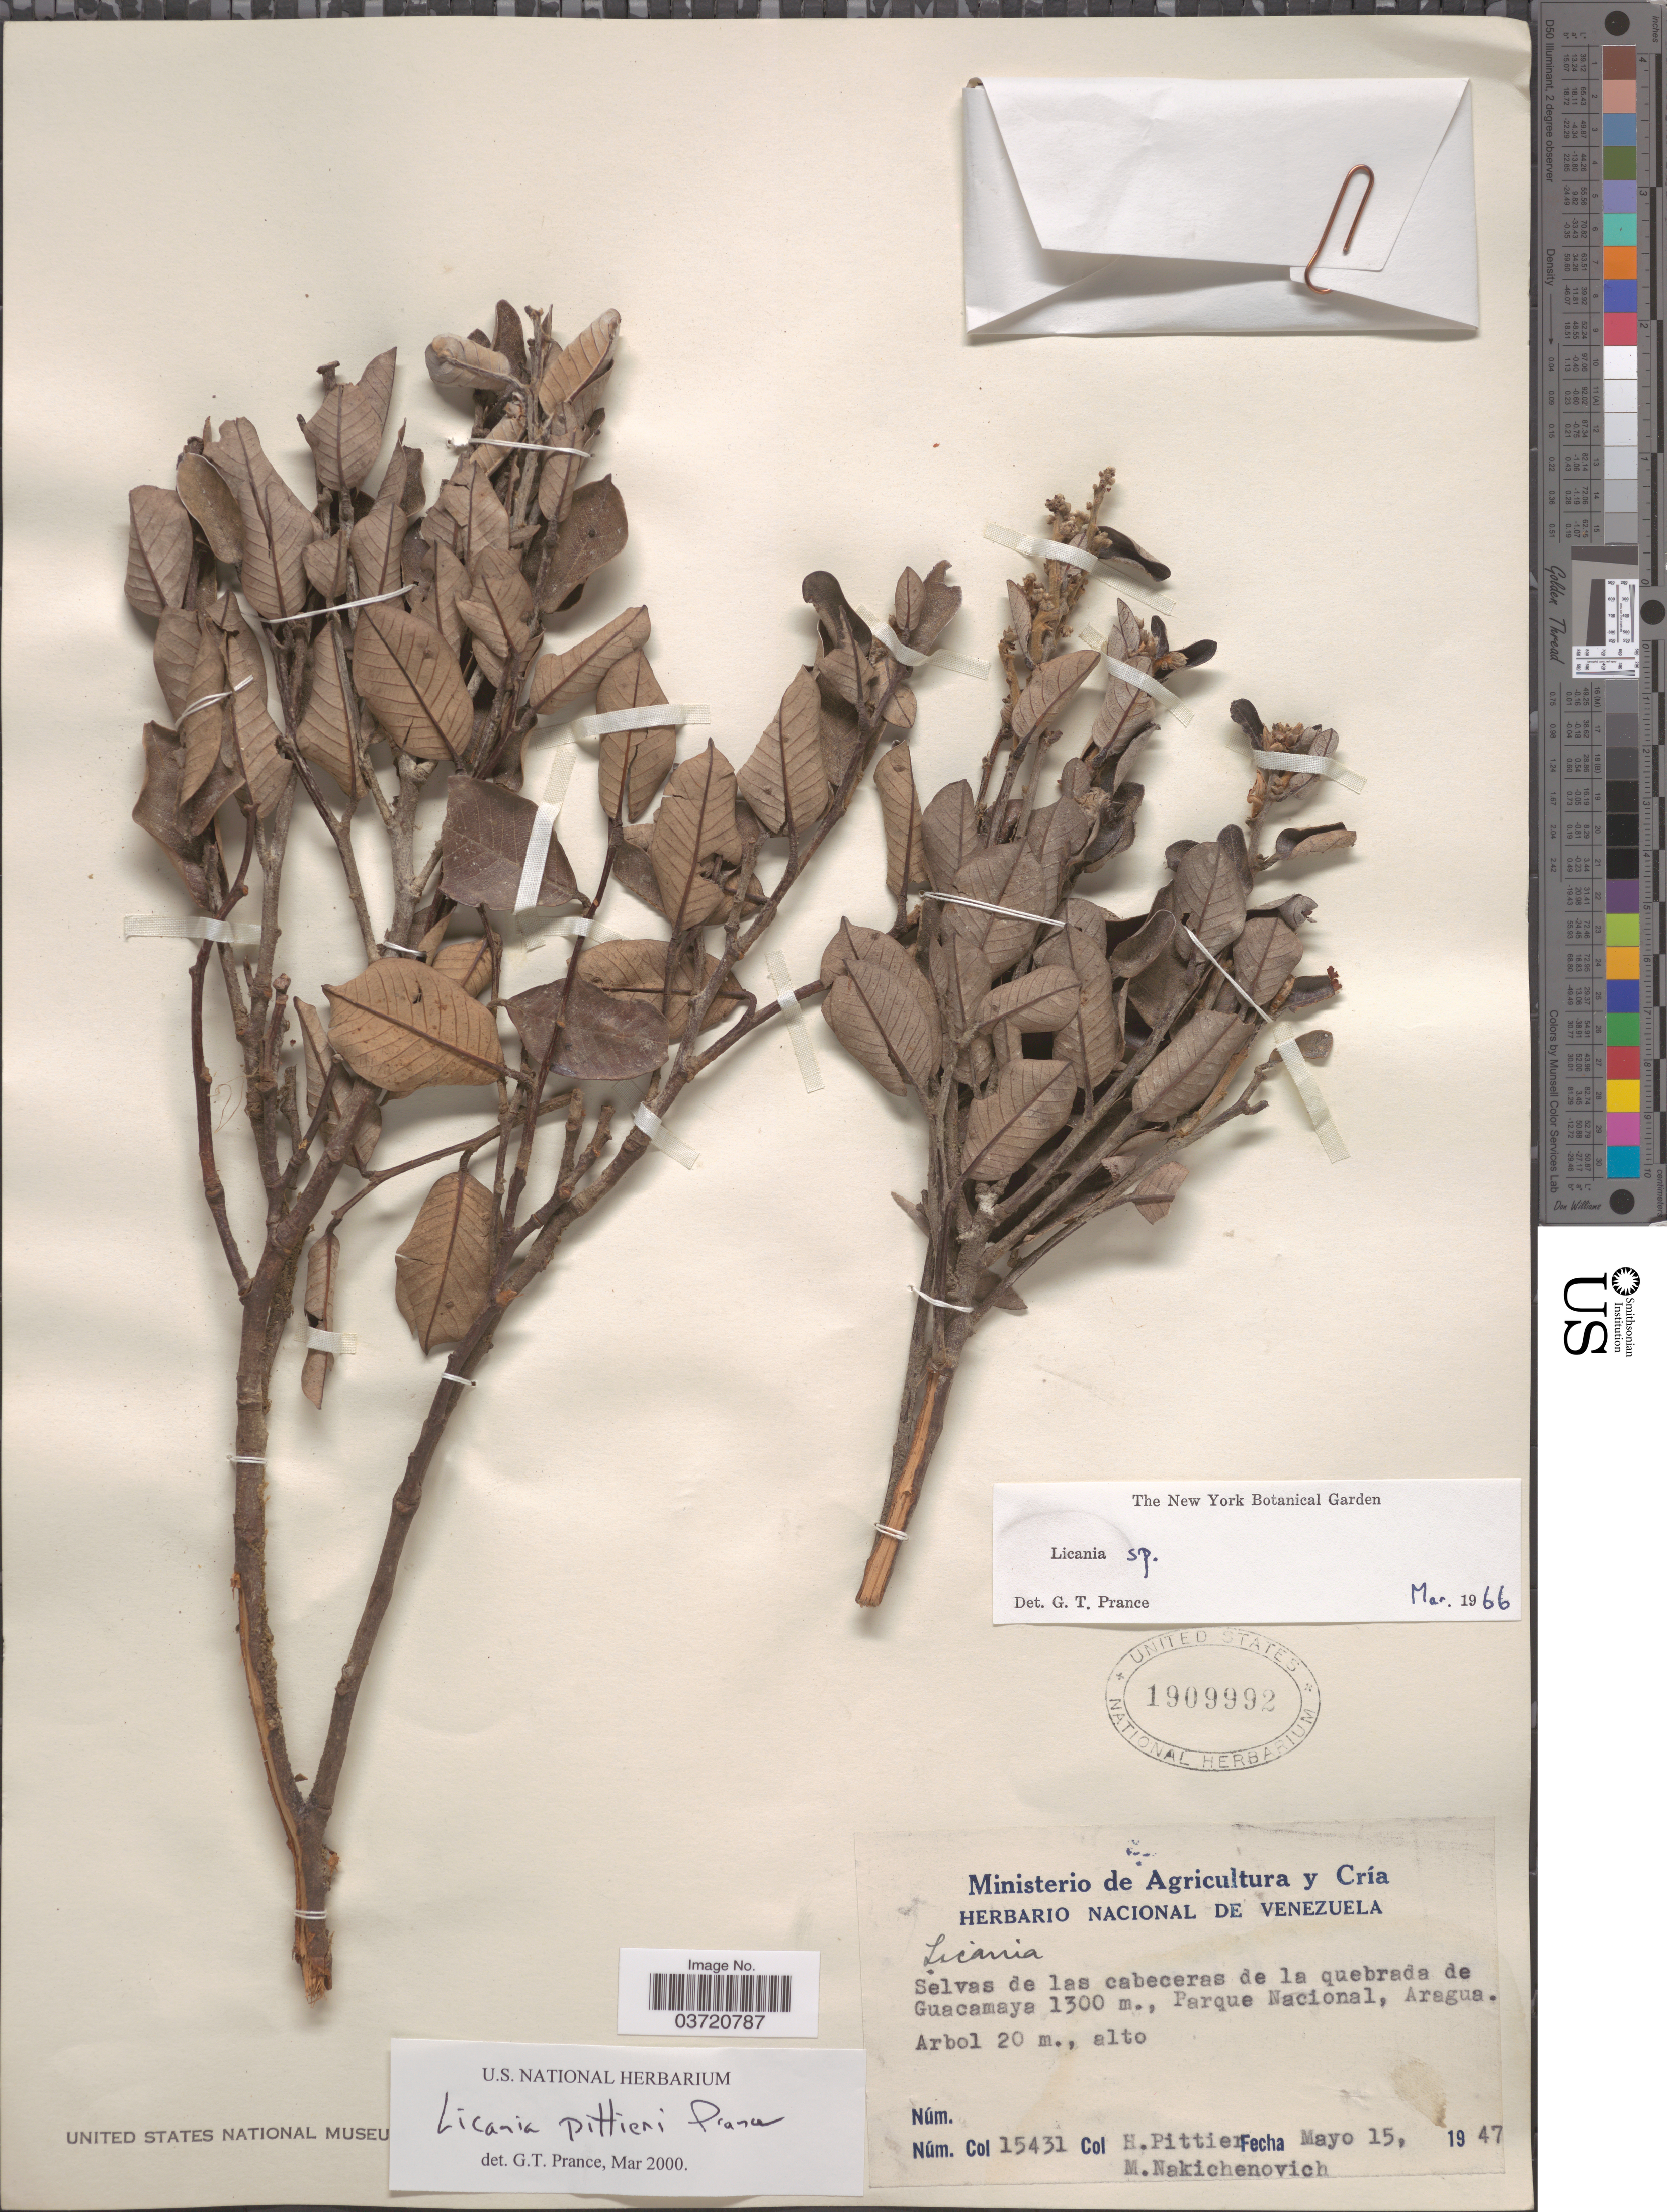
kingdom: Plantae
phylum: Tracheophyta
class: Magnoliopsida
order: Malpighiales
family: Chrysobalanaceae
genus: Licania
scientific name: Licania pittieri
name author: Prance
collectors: H. F. Pittier & M. Nakichenovich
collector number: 15431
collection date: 1947-05-15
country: Venezuela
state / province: Aragua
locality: Selvas de las cabeceras de la quebrada de Guacamaya, Parque Nacional.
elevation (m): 1300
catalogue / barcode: US 1909992